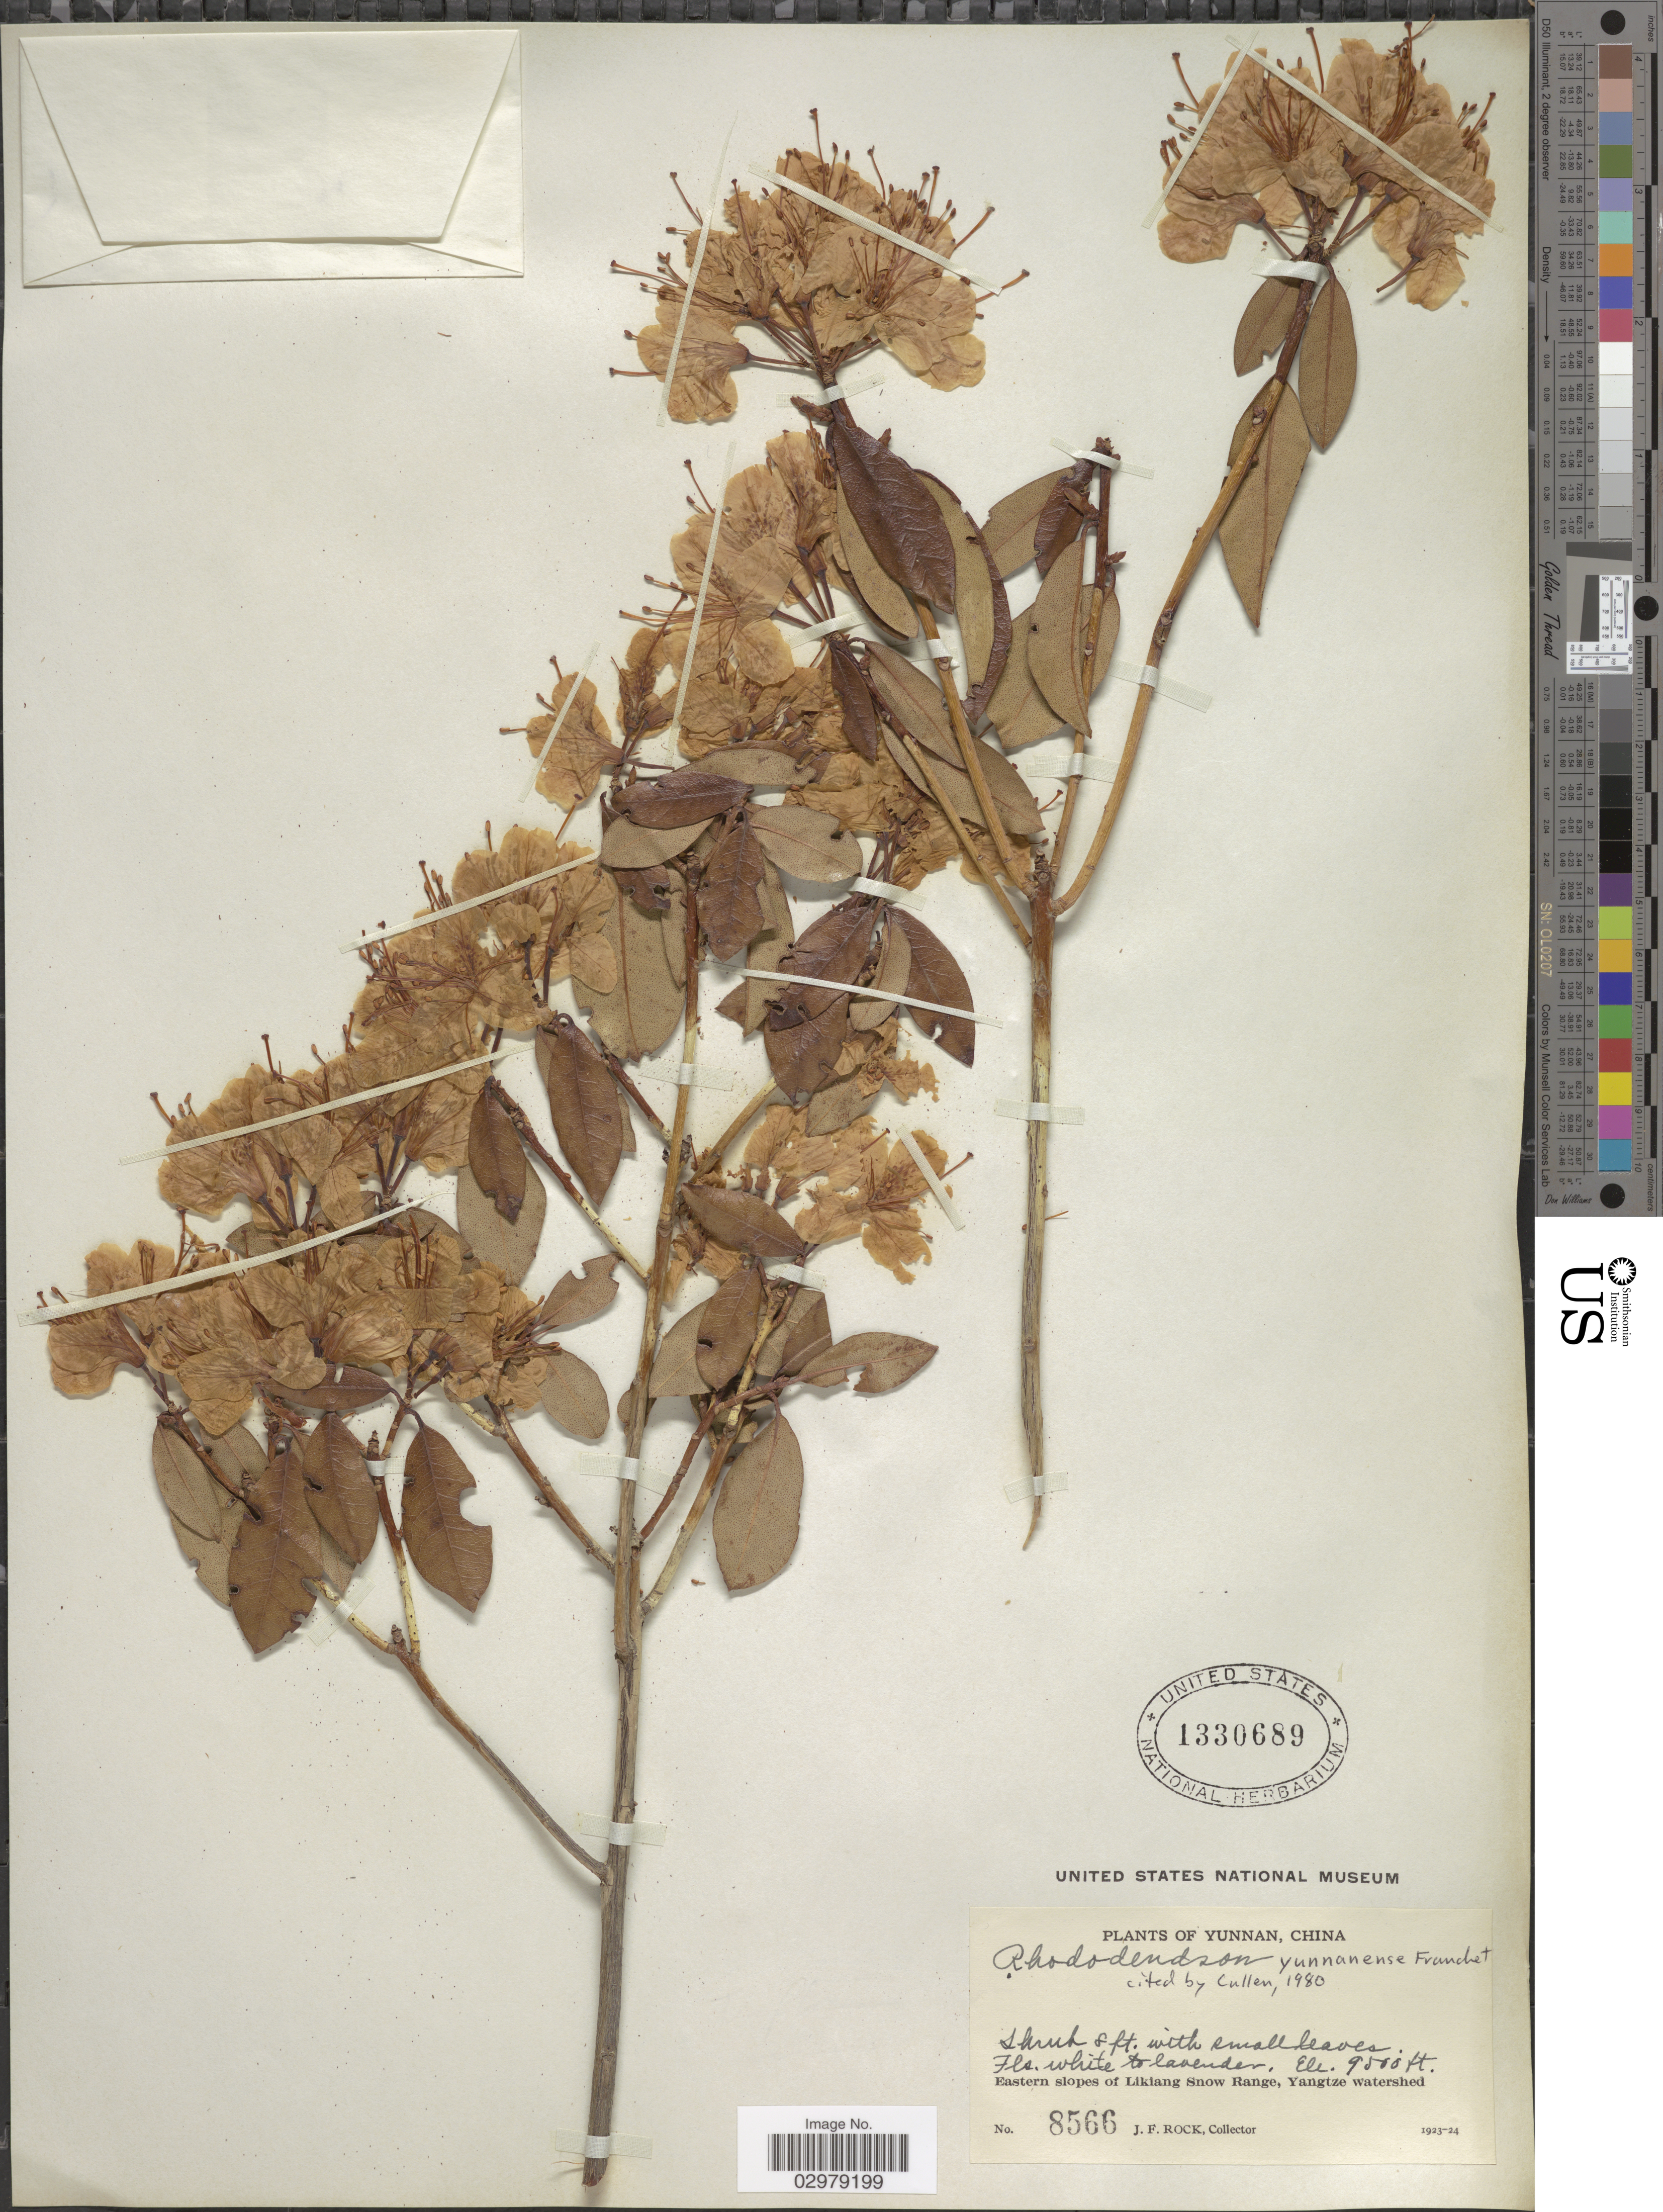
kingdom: Plantae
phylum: Tracheophyta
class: Magnoliopsida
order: Ericales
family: Ericaceae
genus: Rhododendron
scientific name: Rhododendron yunnanense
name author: Franch.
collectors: J. Rock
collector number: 8566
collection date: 1923/1924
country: China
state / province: Yunnan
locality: Eastern slopes of Likiang Snow Range, Yangtze watershed.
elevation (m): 2896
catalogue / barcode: US 1330689